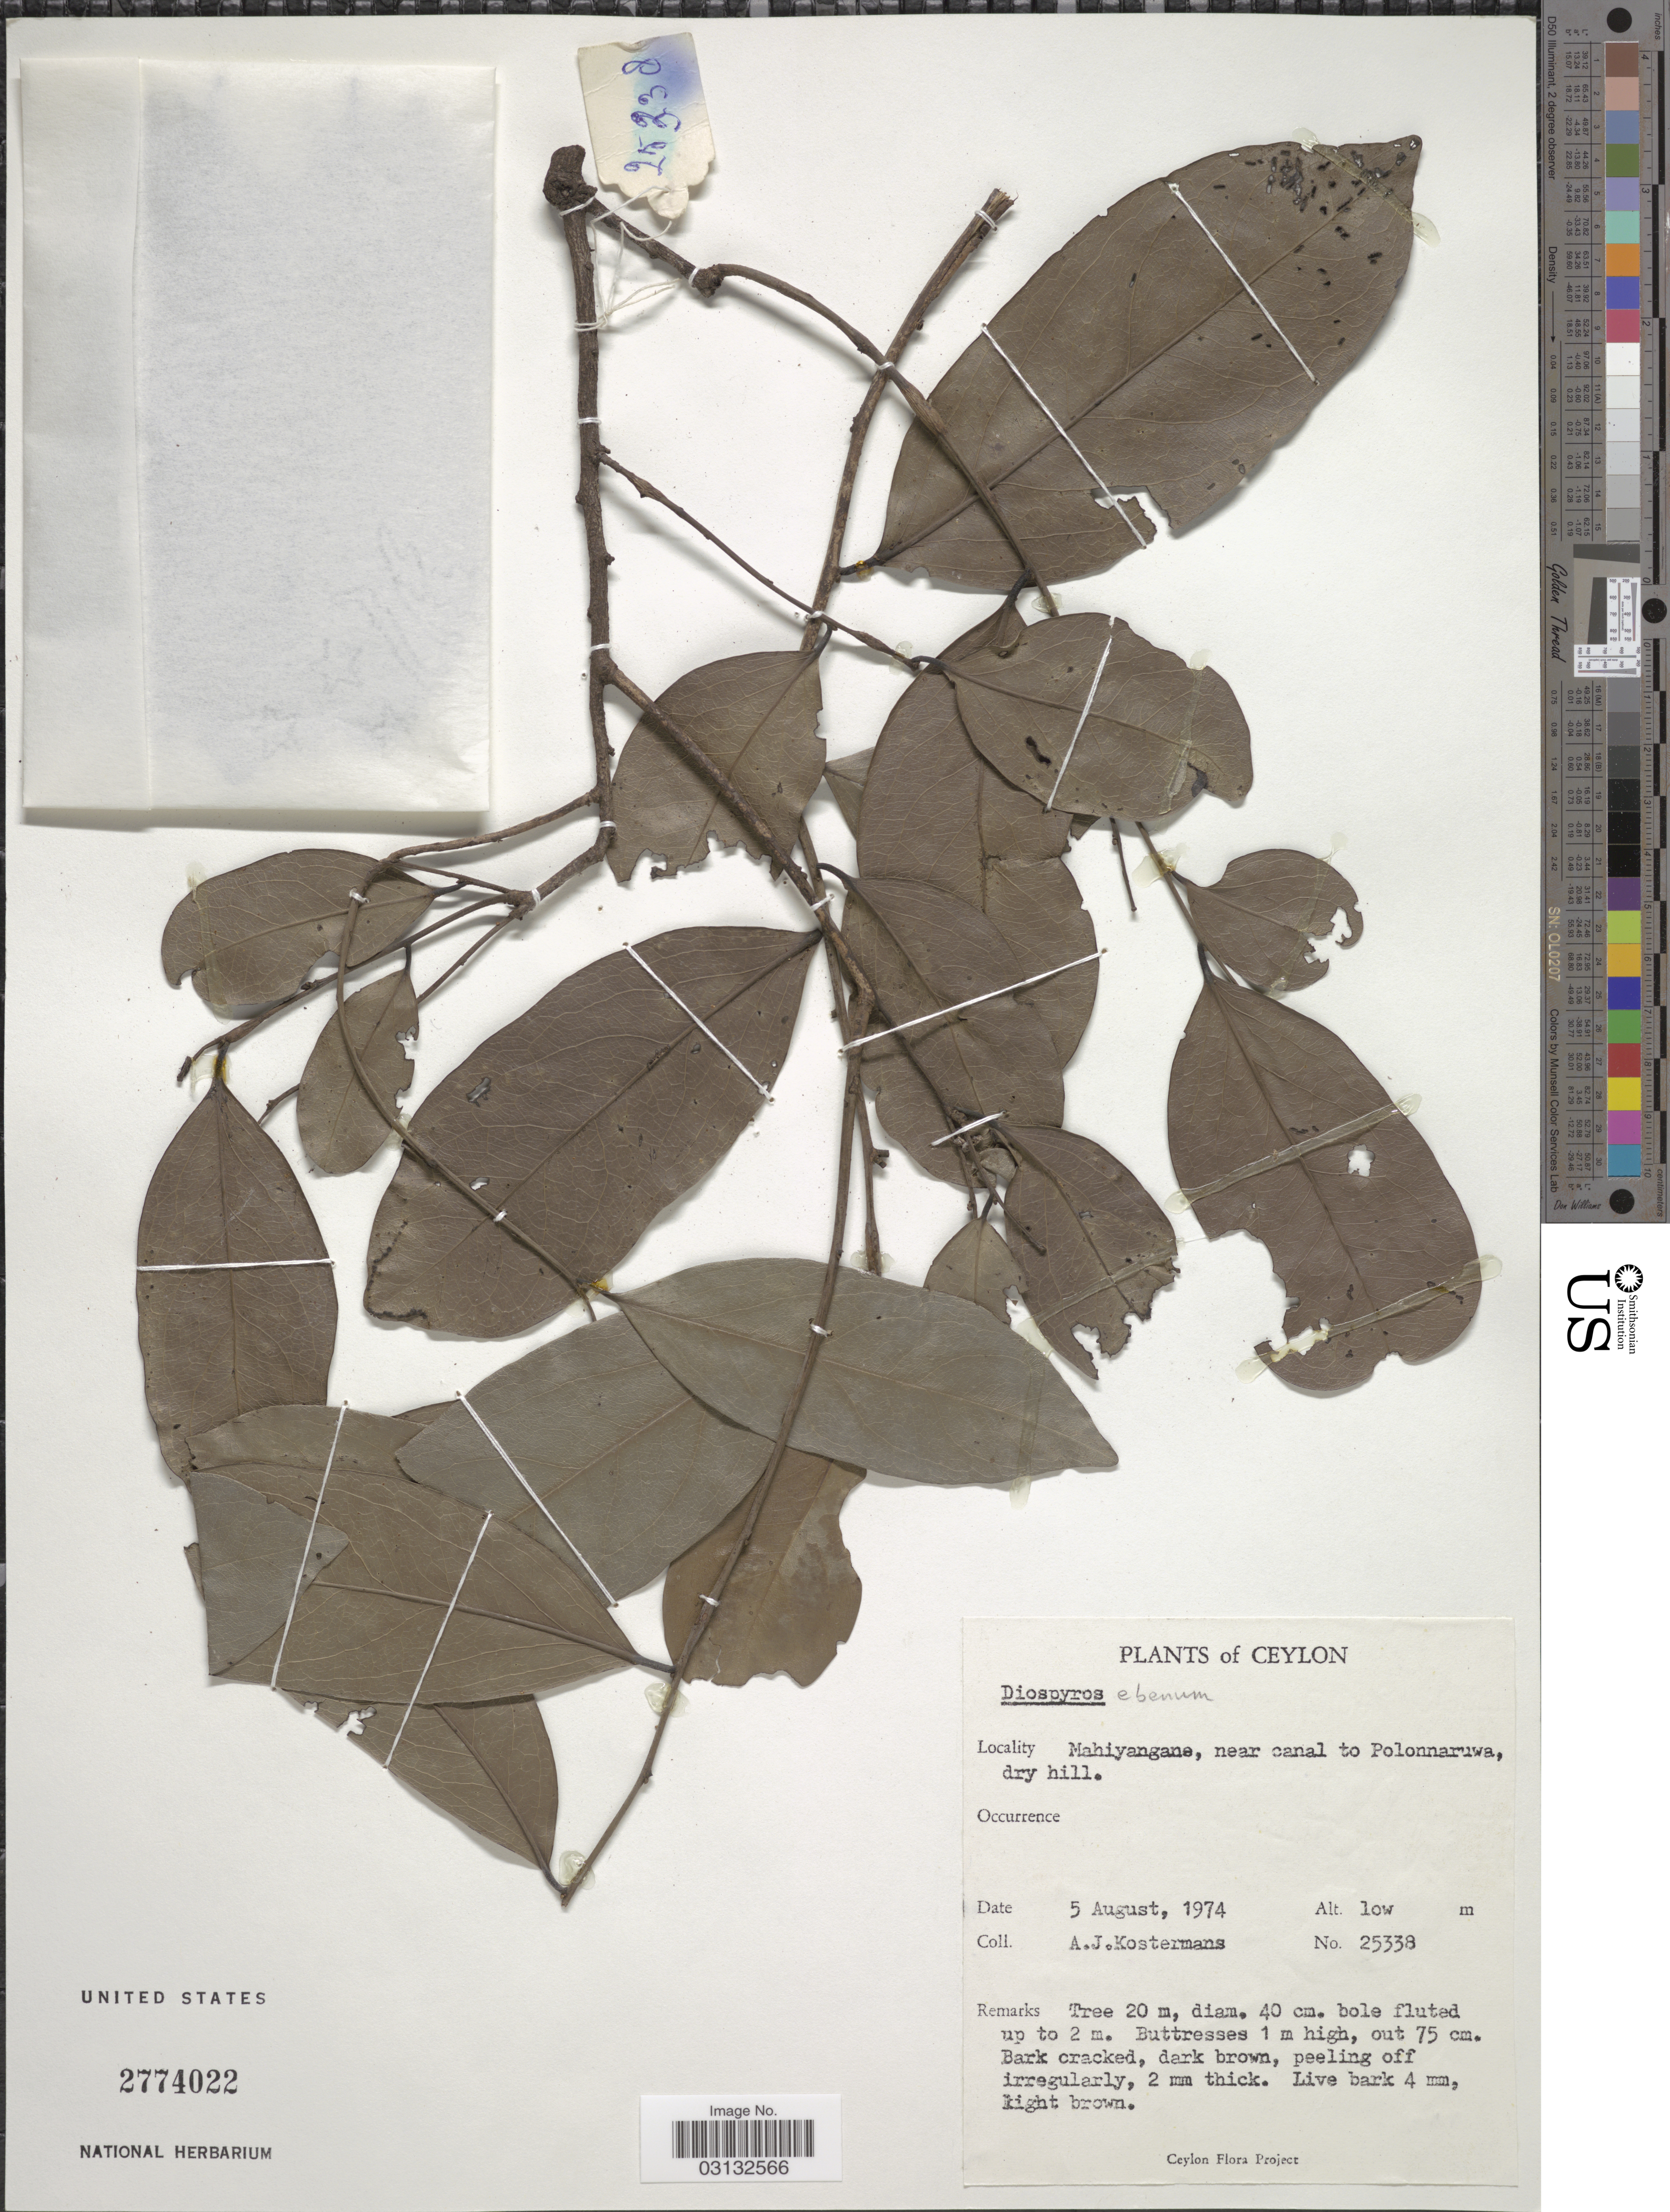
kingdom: Plantae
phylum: Tracheophyta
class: Magnoliopsida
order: Ericales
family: Ebenaceae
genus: Diospyros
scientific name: Diospyros sp.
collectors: A. J. G. Kostermans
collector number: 25338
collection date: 1974-08-05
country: Sri Lanka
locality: Ceylon. Mahiyangana, near canal to Polonnaruwa.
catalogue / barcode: US 2774022